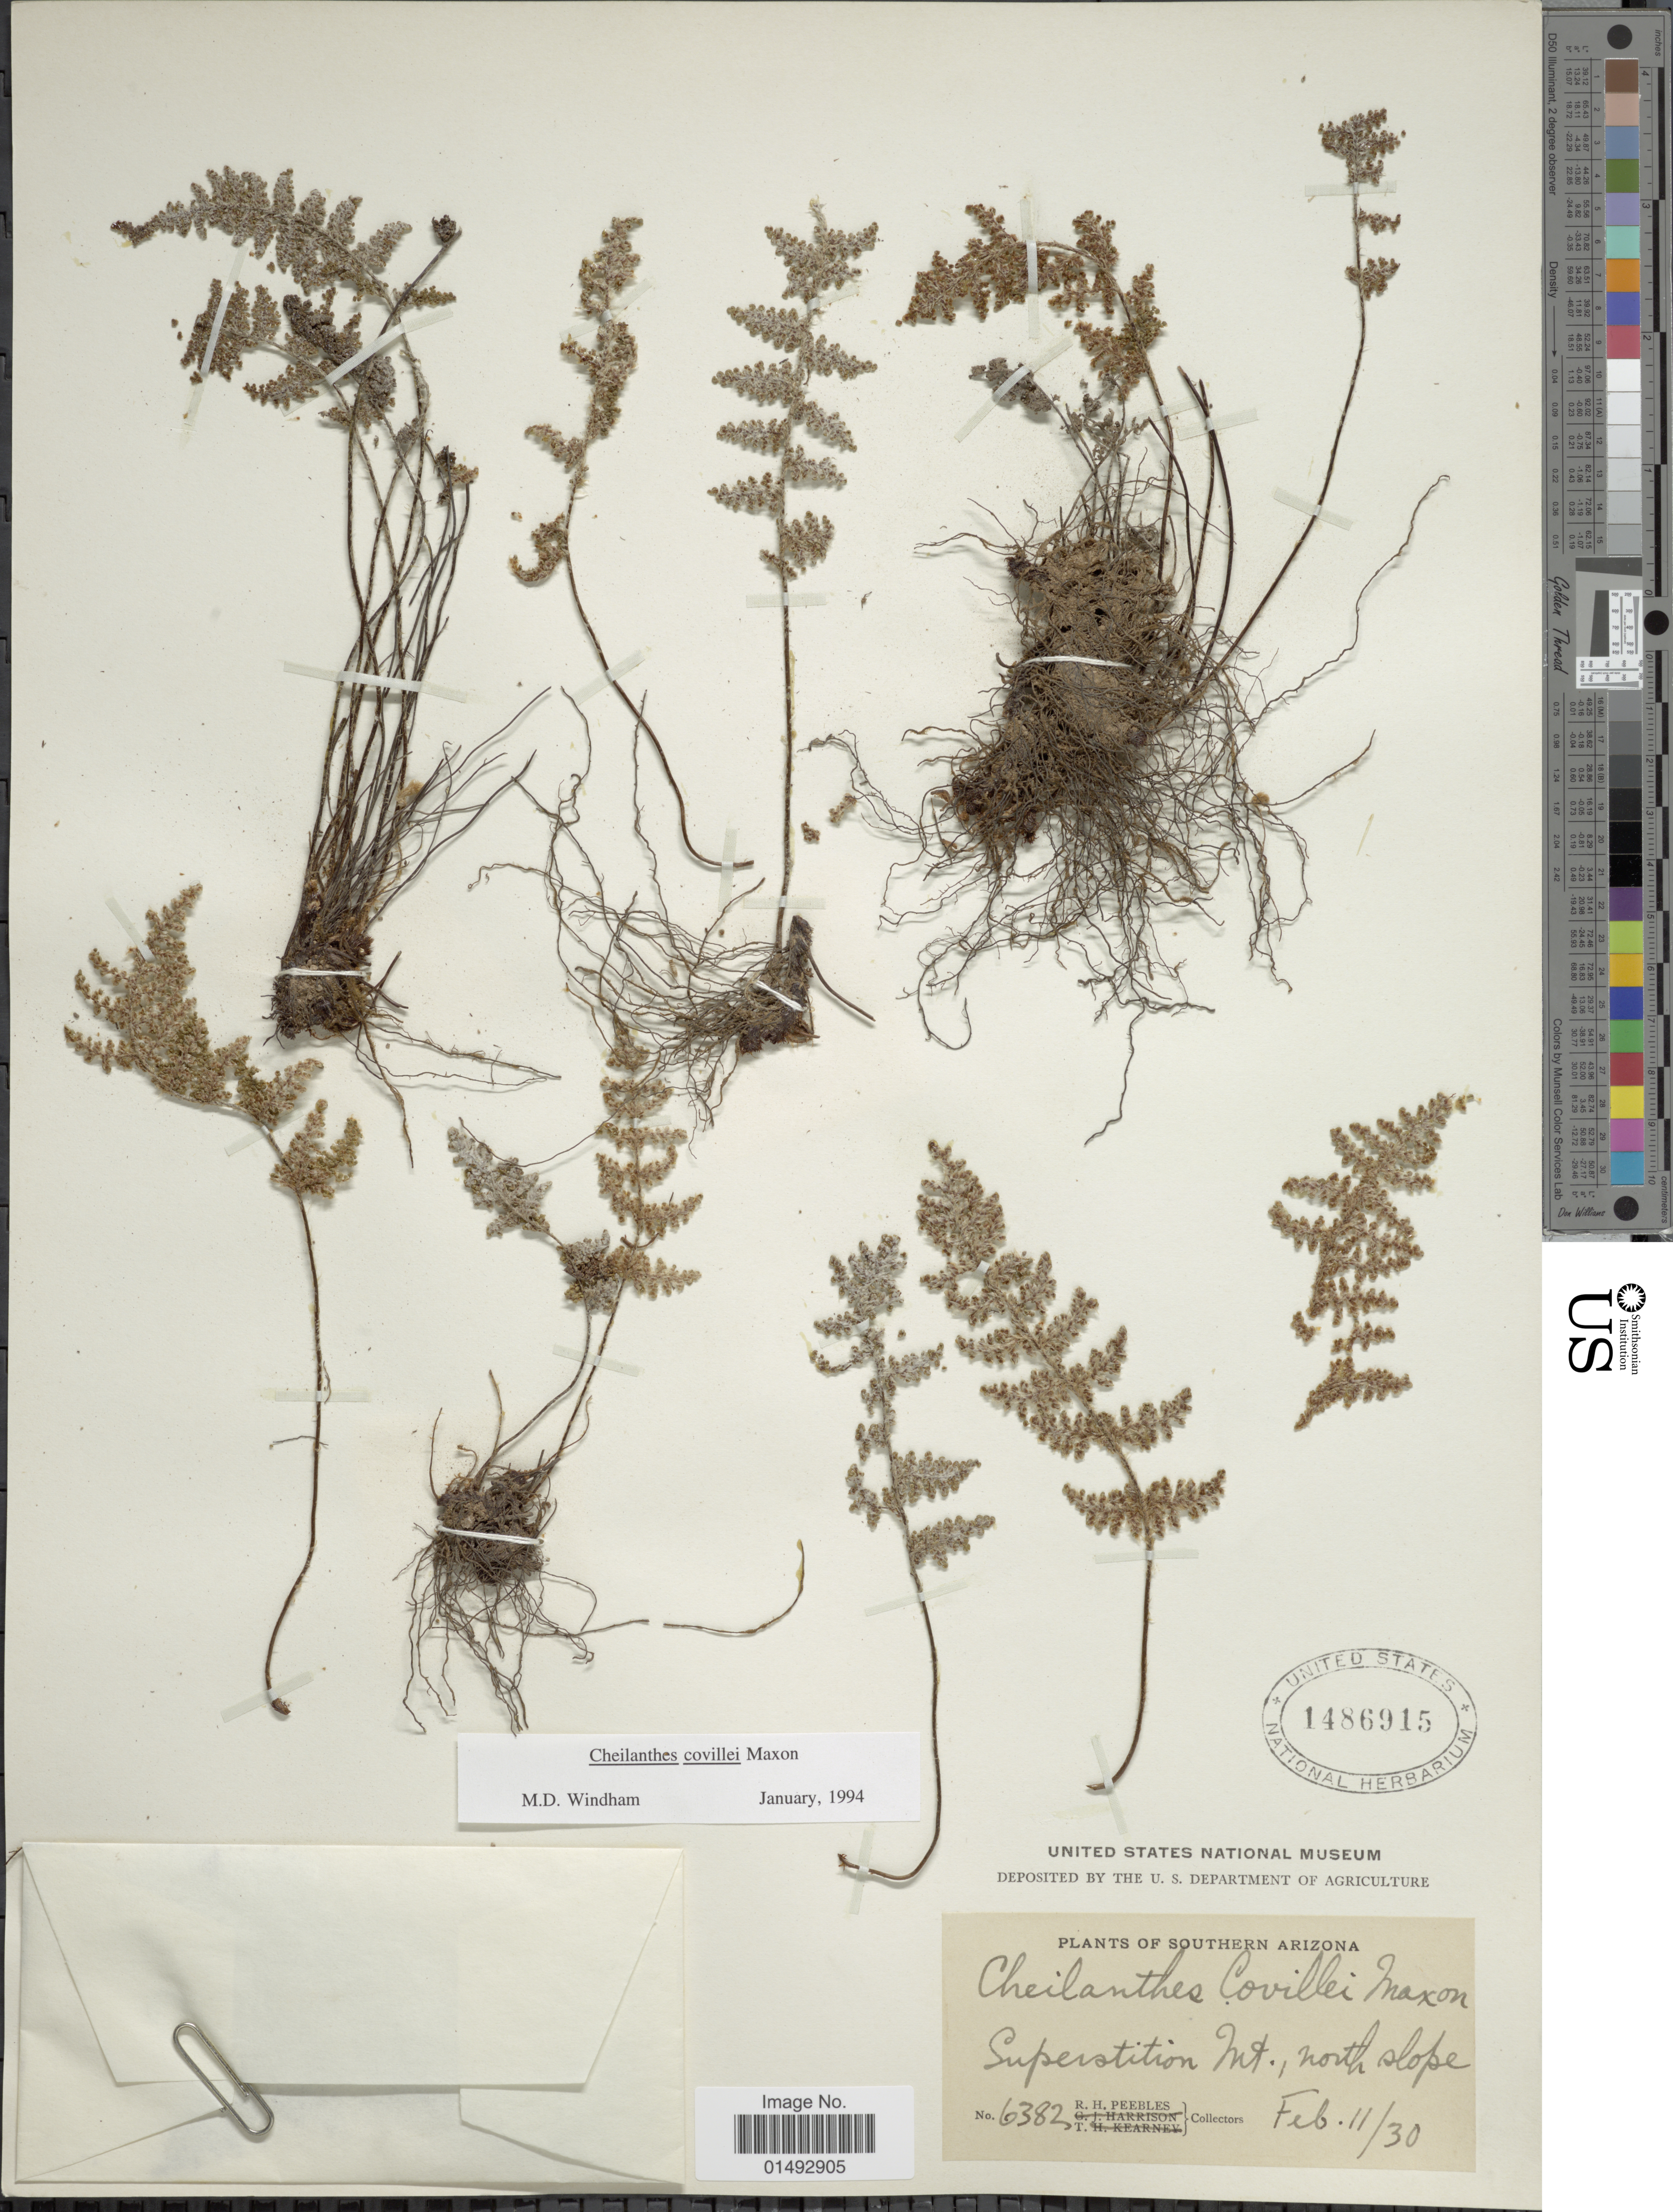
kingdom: Plantae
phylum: Tracheophyta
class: Polypodiopsida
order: Polypodiales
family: Pteridaceae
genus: Myriopteris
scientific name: Myriopteris covillei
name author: (Maxon) Á. Löve & D. Löve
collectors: R. H. Peebles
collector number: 6382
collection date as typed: Transcribed d/m/y: 11/2/30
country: United States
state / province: Arizona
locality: Southern Arizona, Superstition Mts., north slope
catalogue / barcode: US 1486915